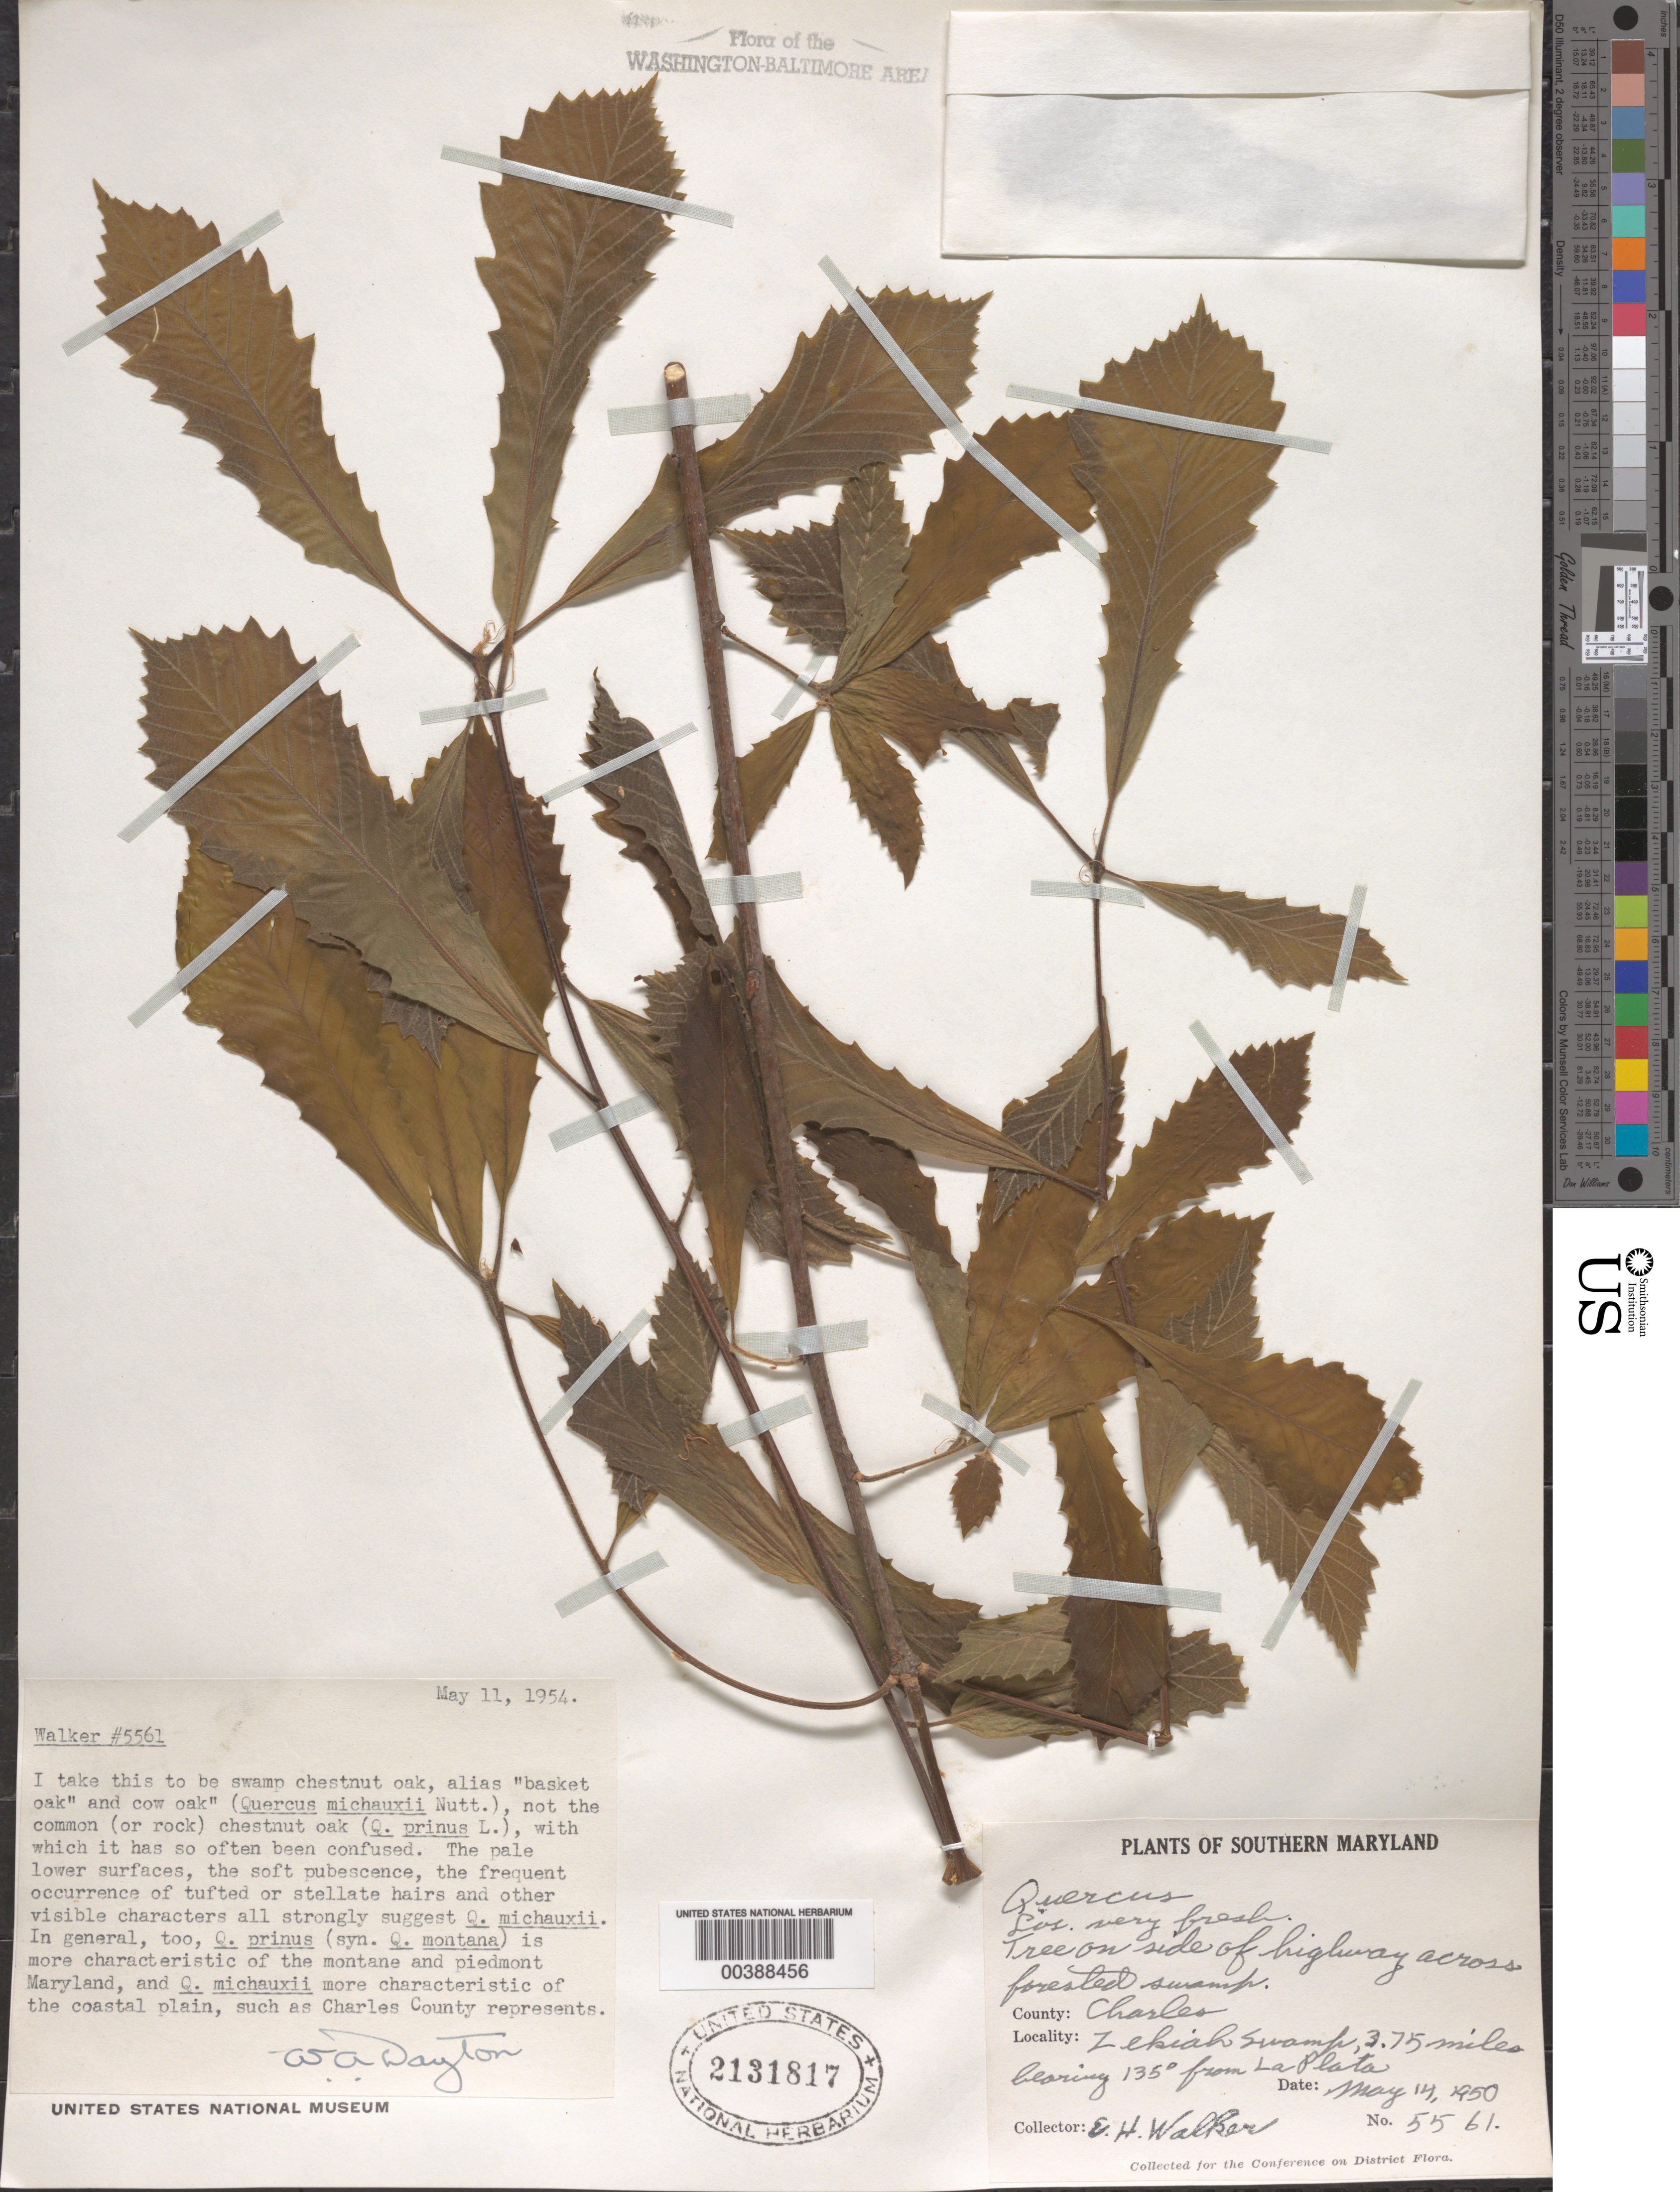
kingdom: Plantae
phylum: Tracheophyta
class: Magnoliopsida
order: Fagales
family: Fagaceae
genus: Quercus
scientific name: Quercus michauxii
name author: Nutt.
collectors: E. H. Walker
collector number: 5561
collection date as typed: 14 May 1950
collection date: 1950-05-14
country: United States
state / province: Maryland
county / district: Charles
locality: Zekiah Swamp, La Plata vicinity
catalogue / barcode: US 2131817